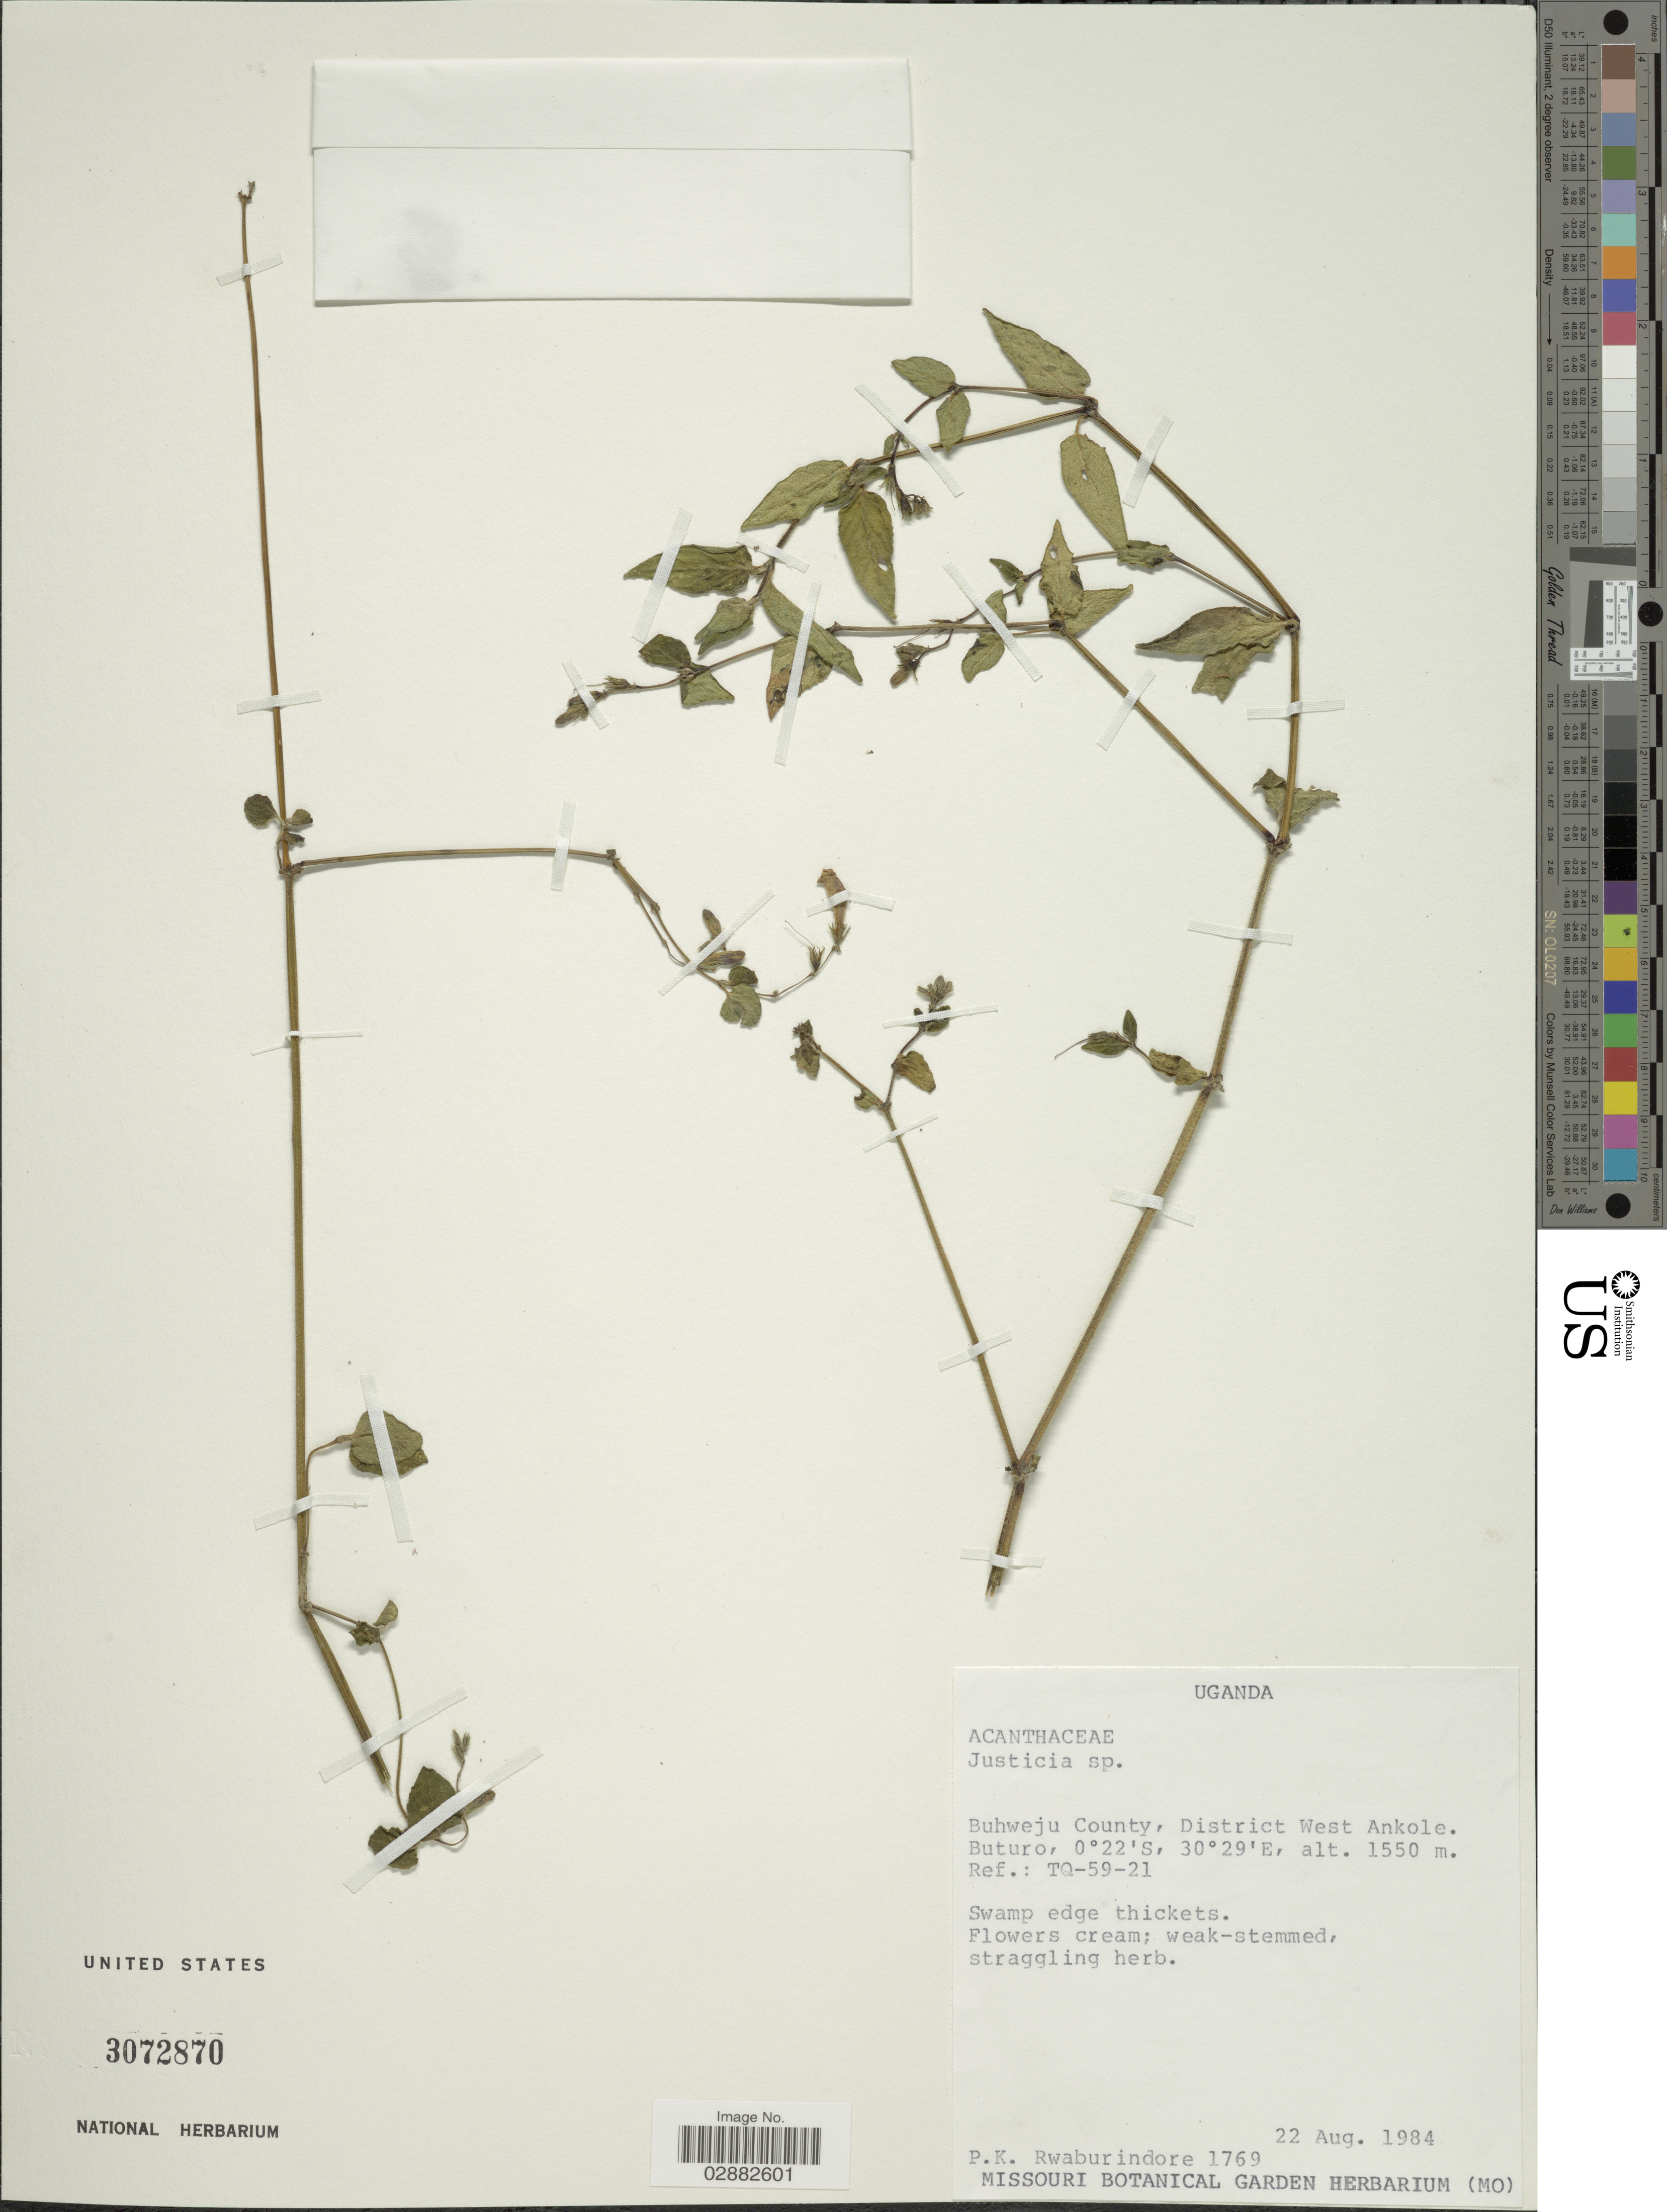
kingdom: Plantae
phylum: Tracheophyta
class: Magnoliopsida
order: Lamiales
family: Acanthaceae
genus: Justicia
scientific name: Justicia sp.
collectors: P. Rwaburindore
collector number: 1769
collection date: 1984-08-22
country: Uganda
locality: Buhweju County, District West Ankole. Buturo, Ref.: TQ-59-21.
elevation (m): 1550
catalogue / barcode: US 3072870